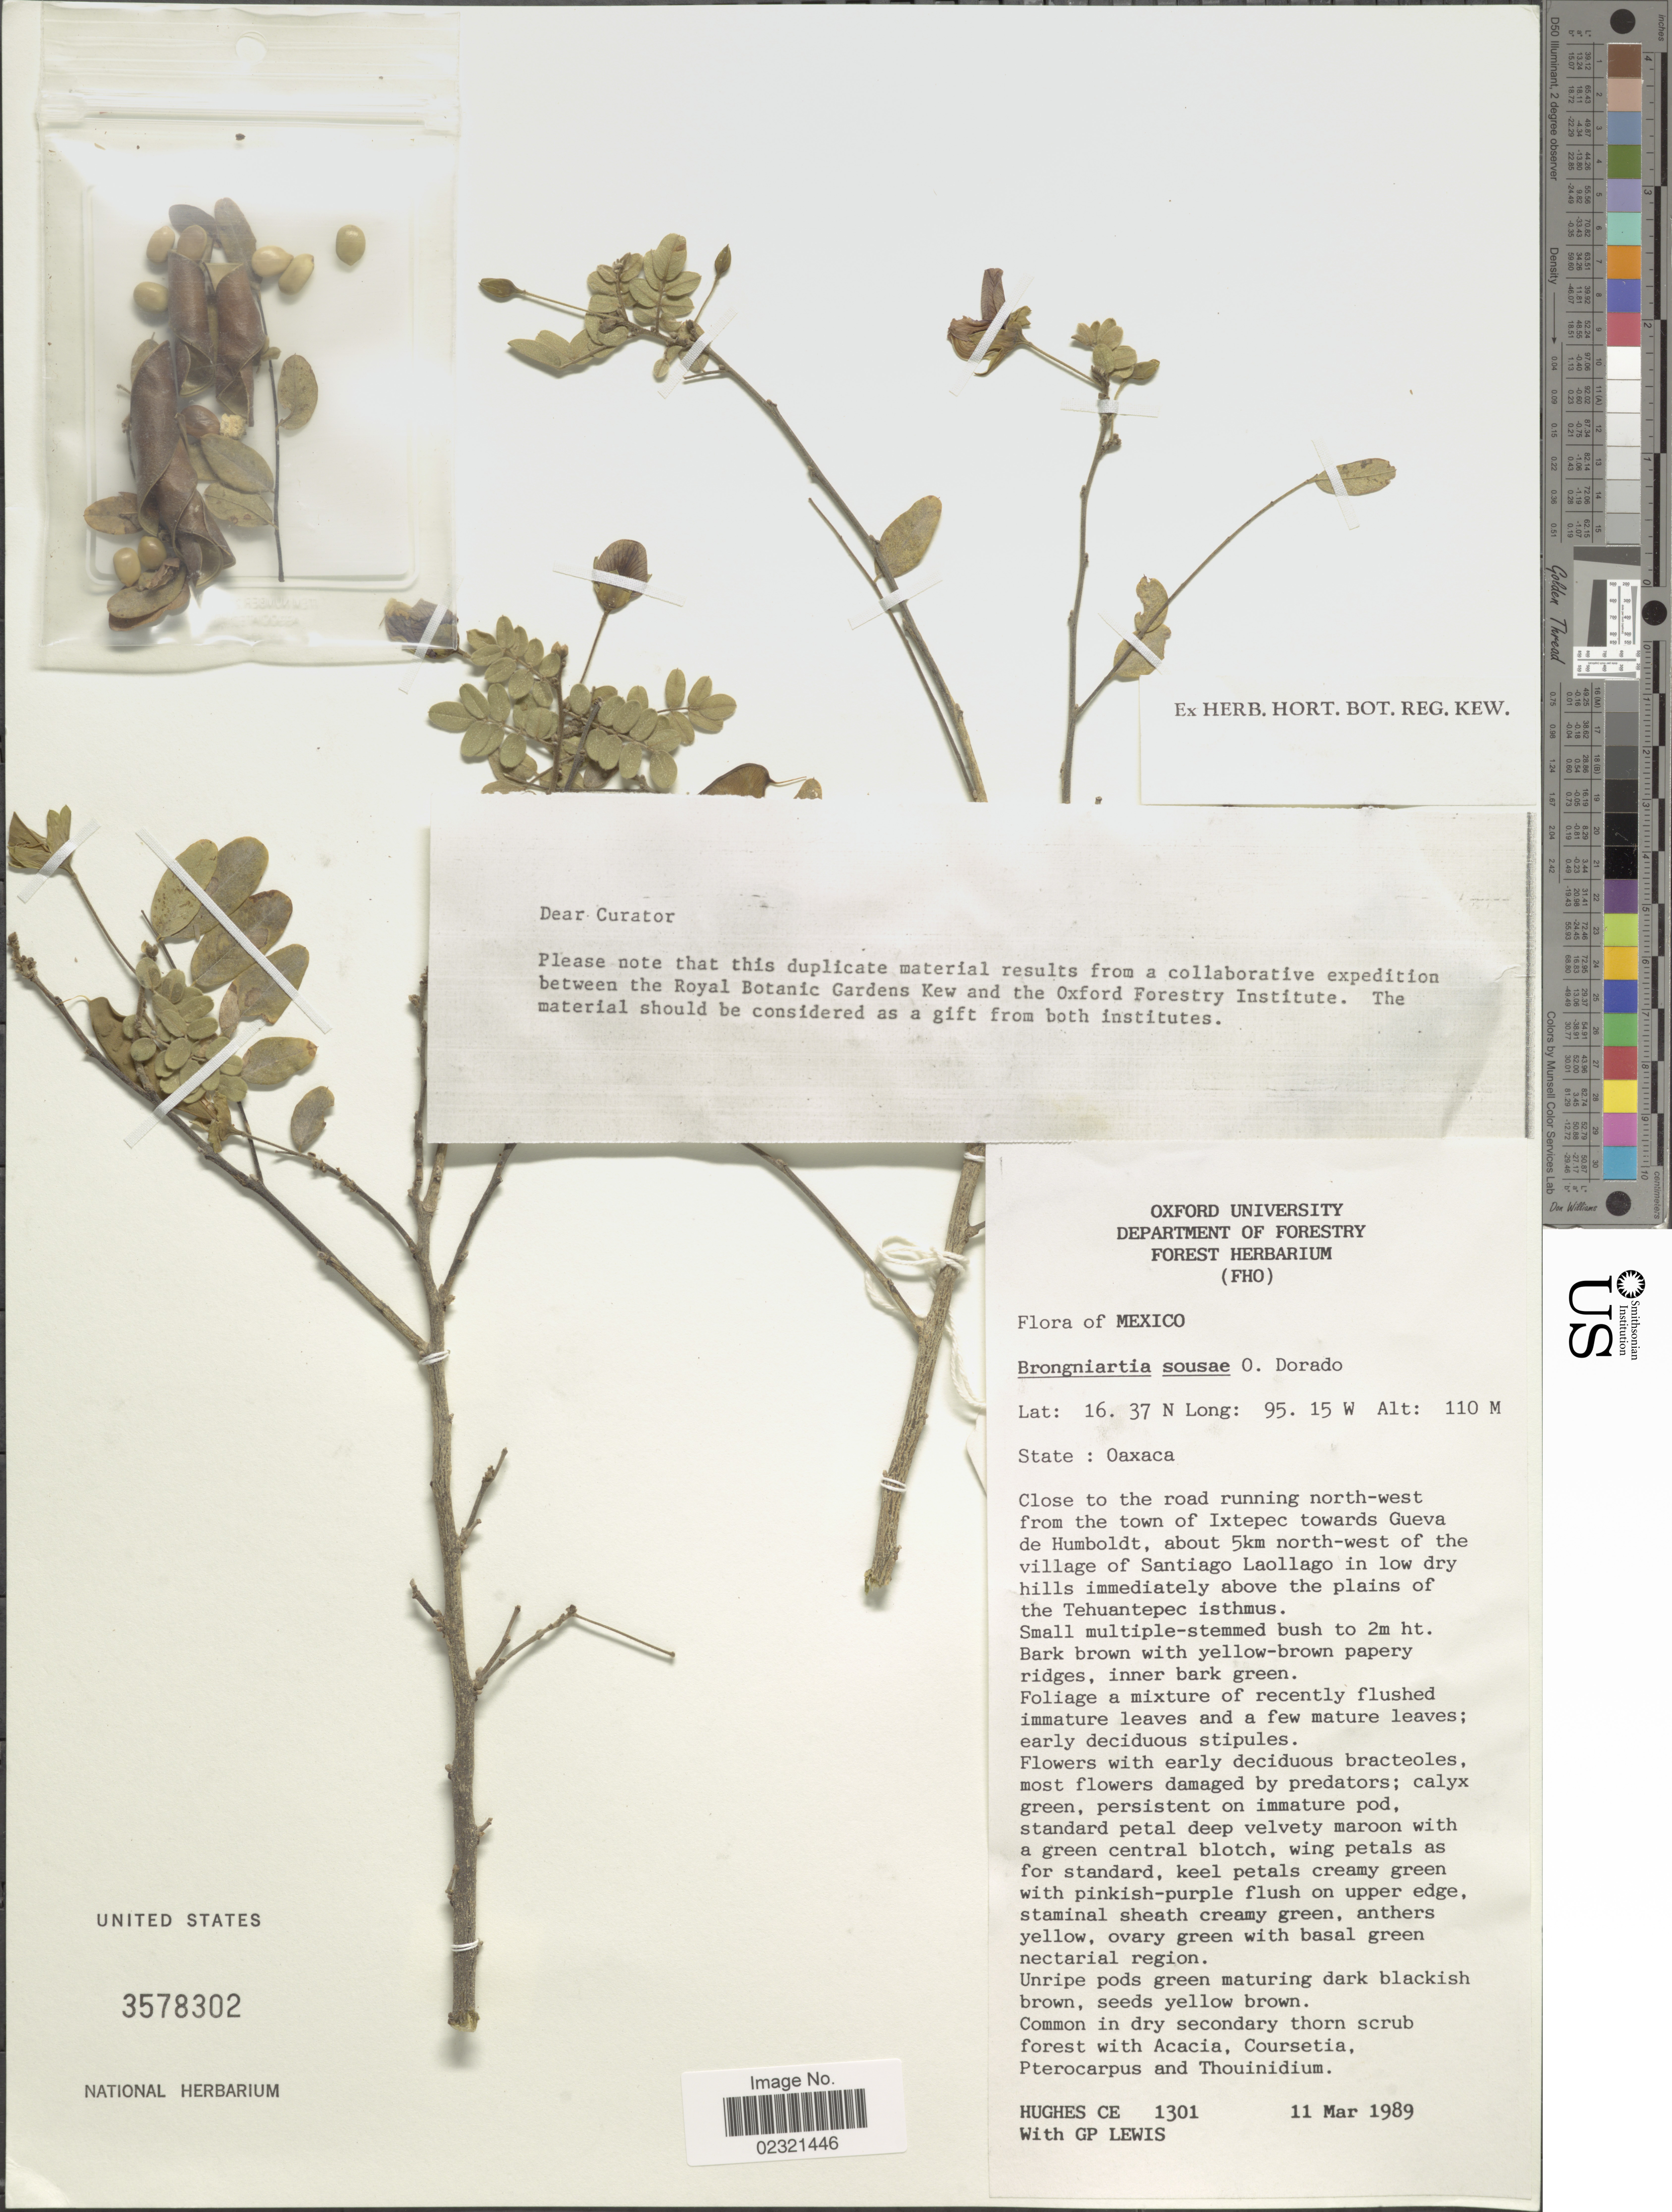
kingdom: Plantae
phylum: Tracheophyta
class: Magnoliopsida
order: Fabales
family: Fabaceae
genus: Brongniartia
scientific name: Brongniartia sousae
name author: Dorado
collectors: C. E. Hughes & G. P. Lewis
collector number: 1301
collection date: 1989-03-11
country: Mexico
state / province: Oaxaca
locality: Close to the road running north-west from the town of Ixtepec towards Gueva de Humboldt, about 5 km north-west of the village of Santiago Laollago.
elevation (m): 110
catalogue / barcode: US 3578302